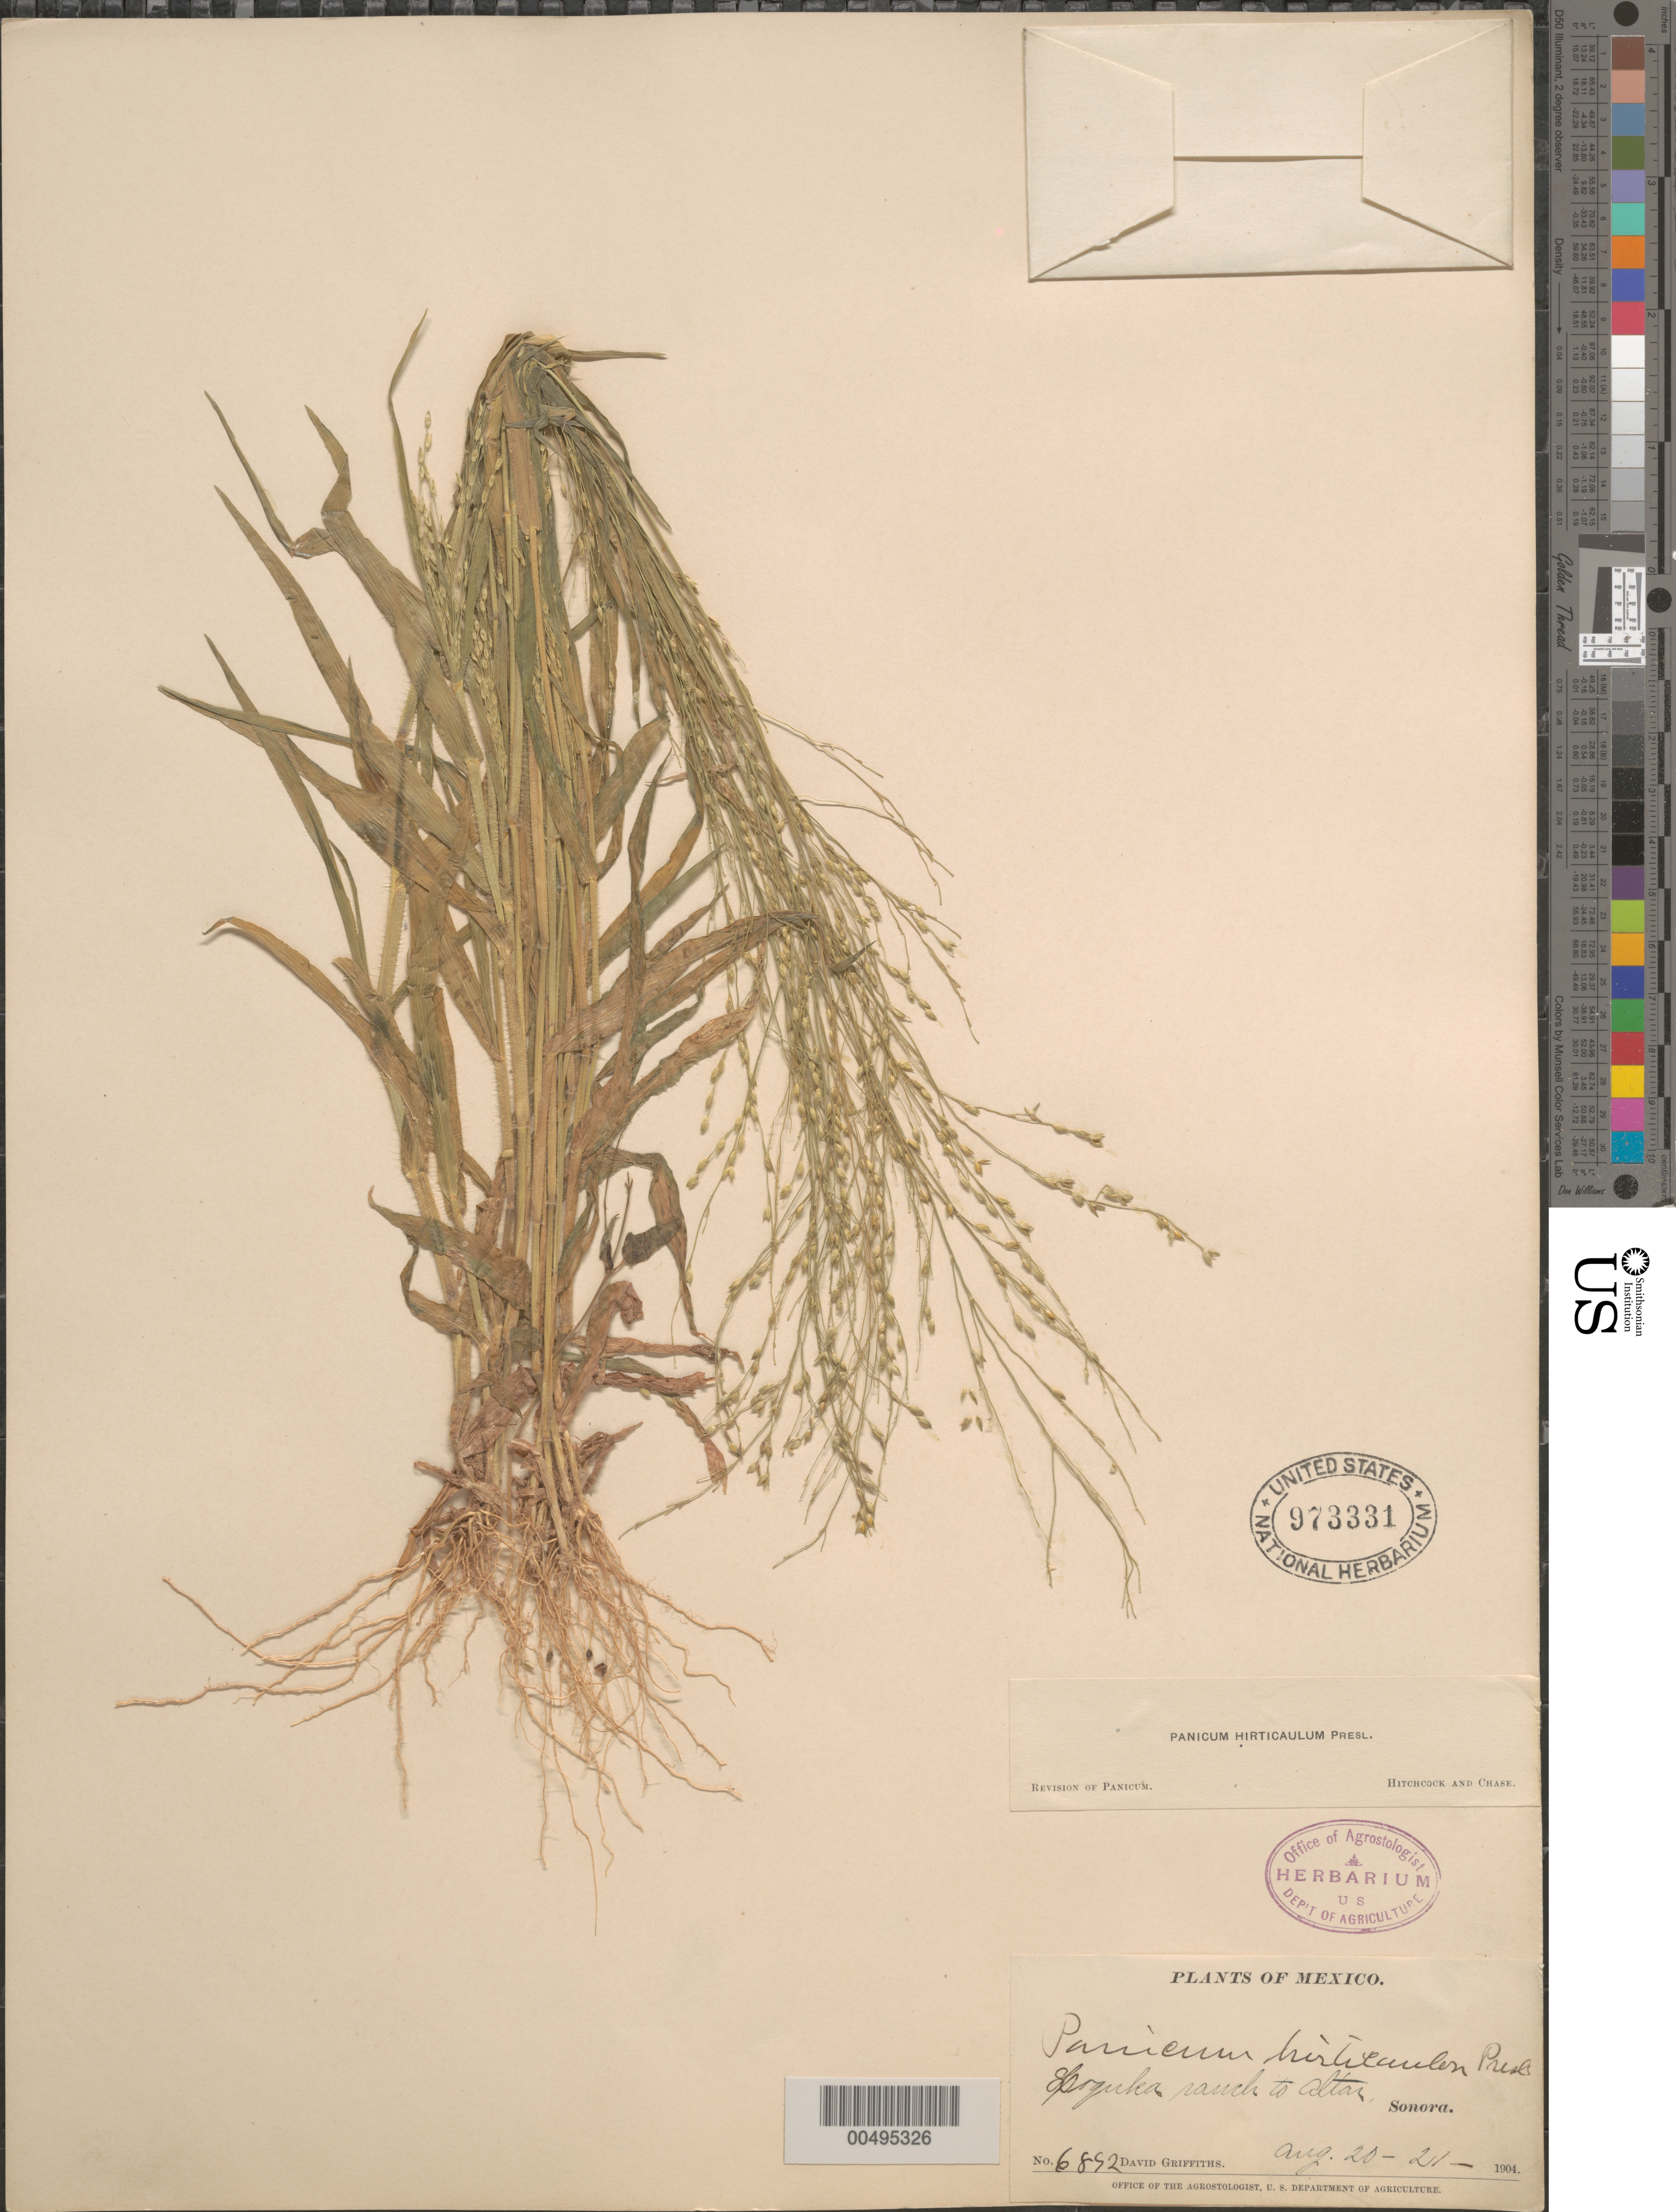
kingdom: Plantae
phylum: Tracheophyta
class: Liliopsida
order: Poales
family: Poaceae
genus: Panicum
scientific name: Panicum hirticaule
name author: J. Presl in C. Presl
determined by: Hitchcock, A. S.; Chase, [M.] A.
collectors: D. Griffiths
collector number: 6892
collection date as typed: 20 Aug 1904 to 21 Aug 1904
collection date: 1904-08-20/1904-08-21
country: Mexico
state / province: Sonora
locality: Xoguka ranch to Altar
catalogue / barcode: US 973331